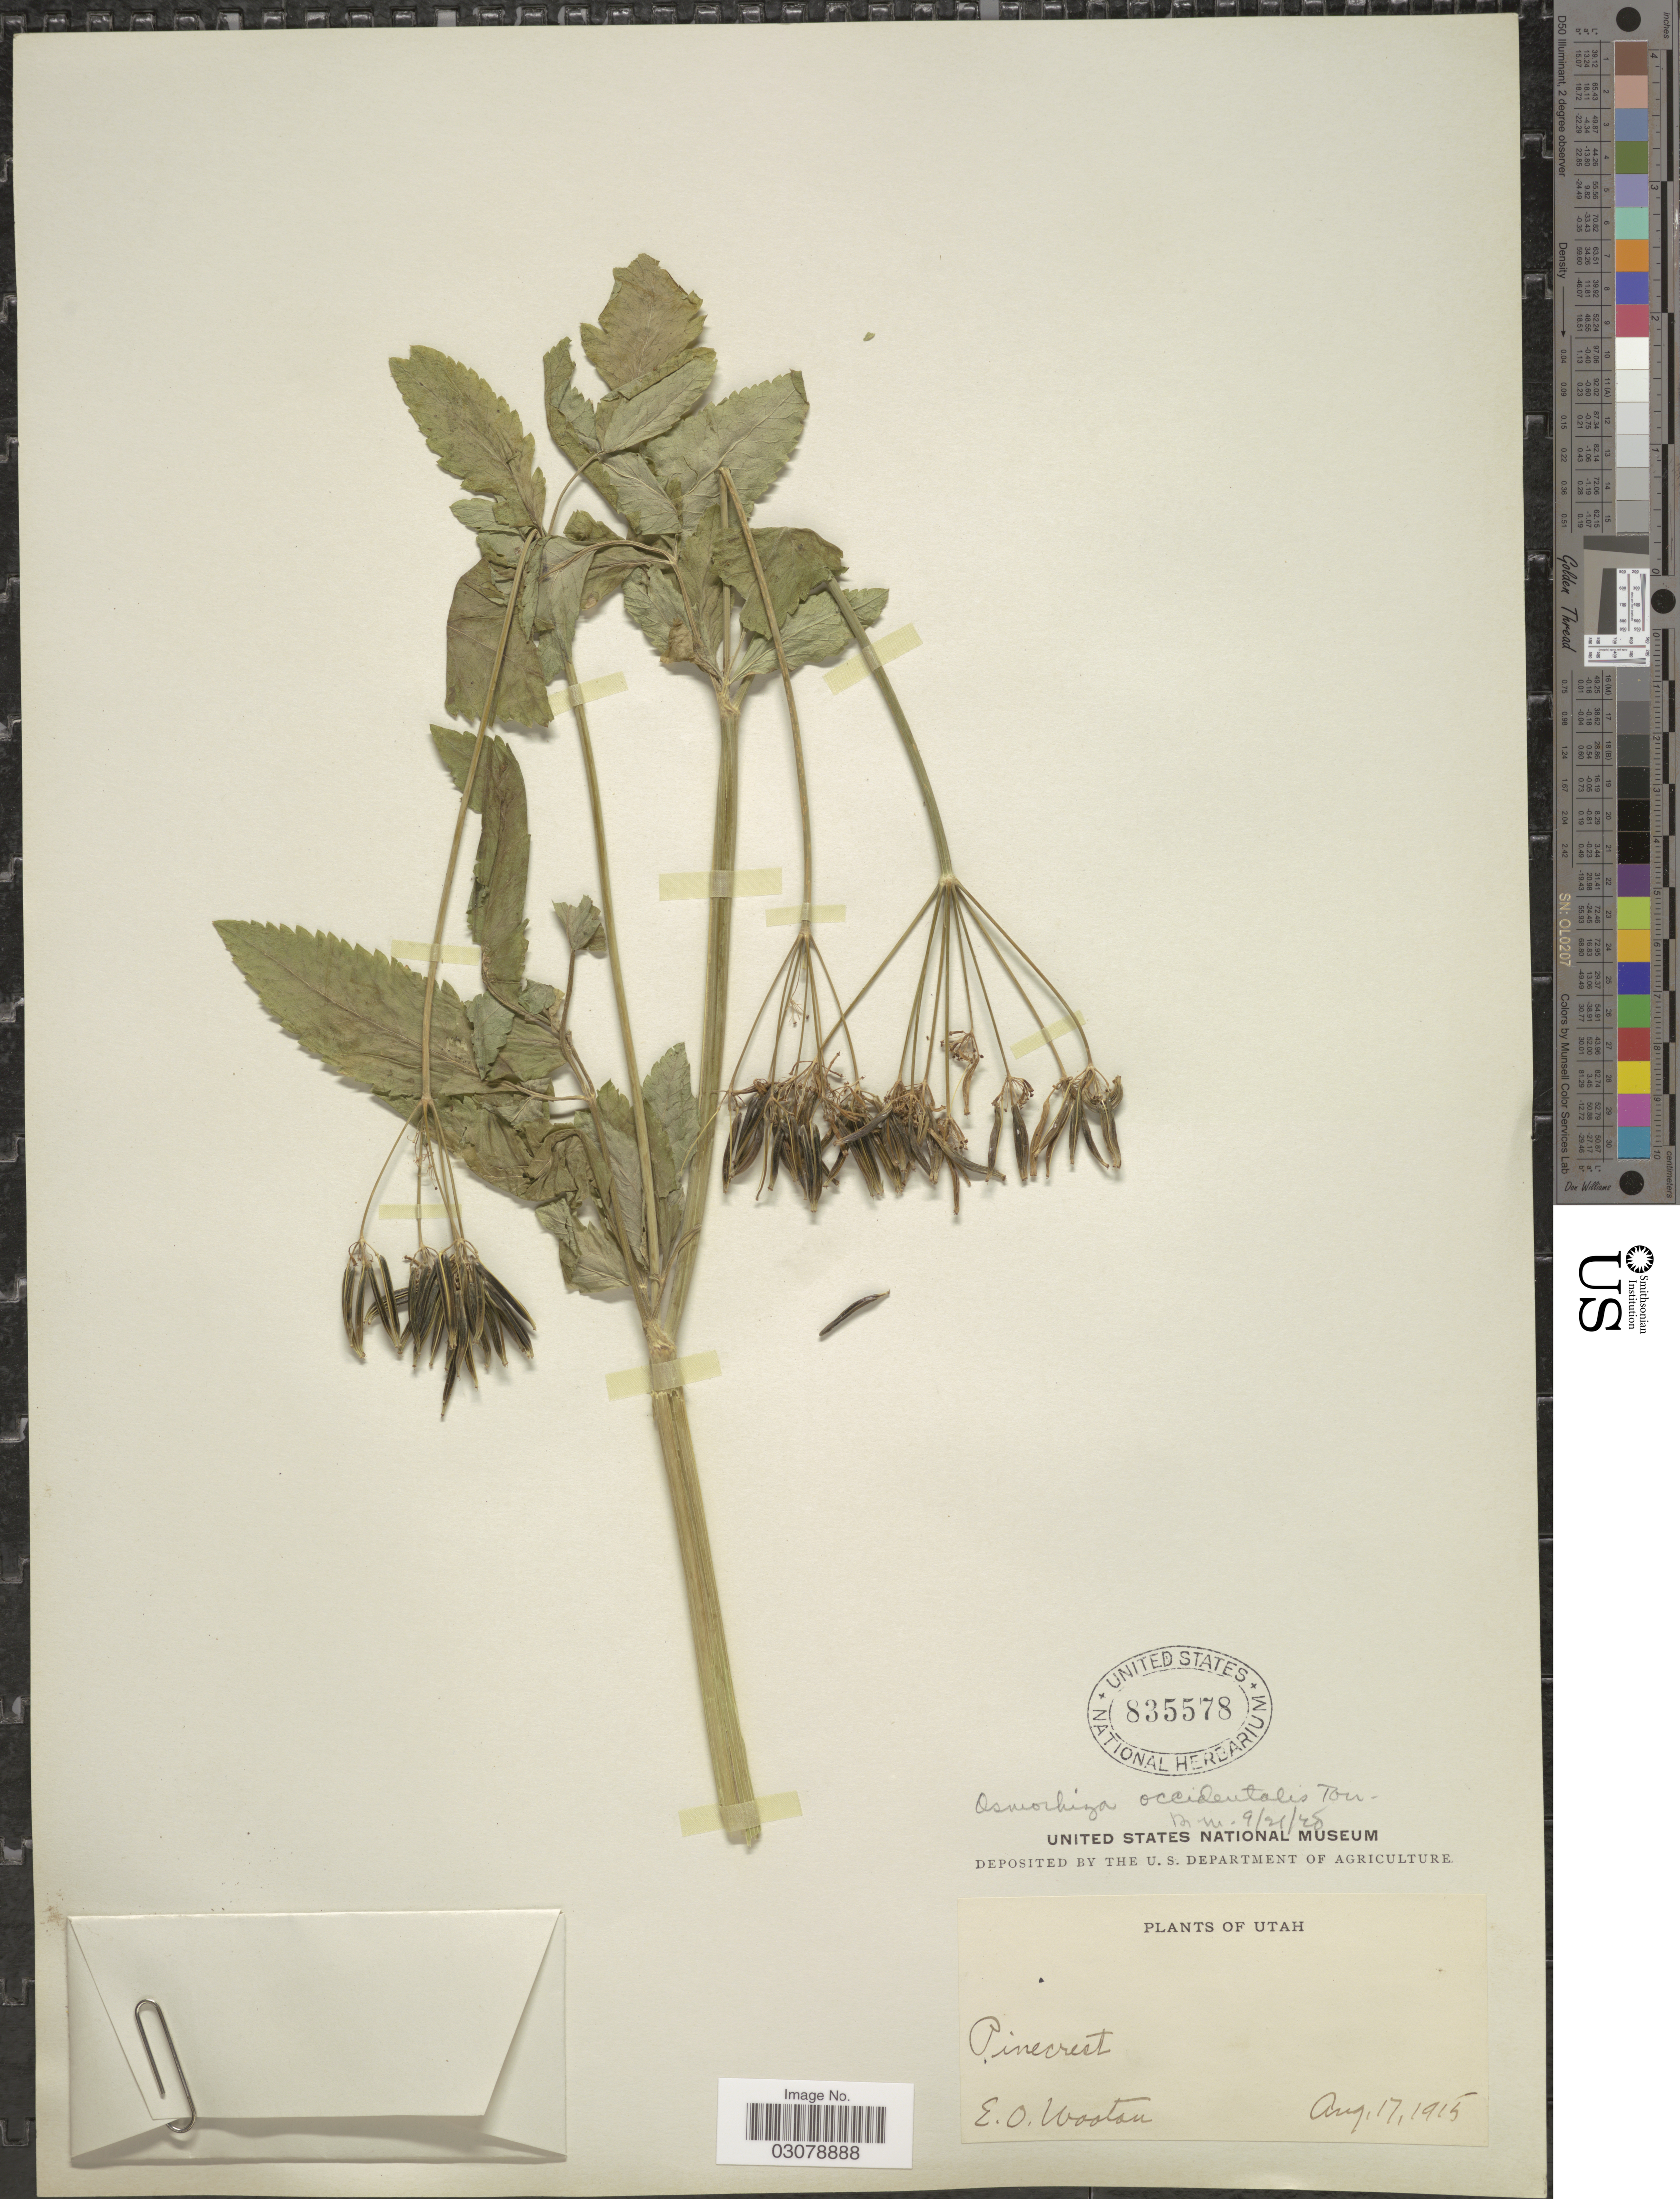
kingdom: Plantae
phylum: Tracheophyta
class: Magnoliopsida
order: Apiales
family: Apiaceae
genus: Osmorhiza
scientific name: Osmorhiza occidentalis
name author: (Nutt.) Torr.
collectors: E. O. Wooton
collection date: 1915-08-17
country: United States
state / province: Utah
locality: Pinecrest.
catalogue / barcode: US 835578